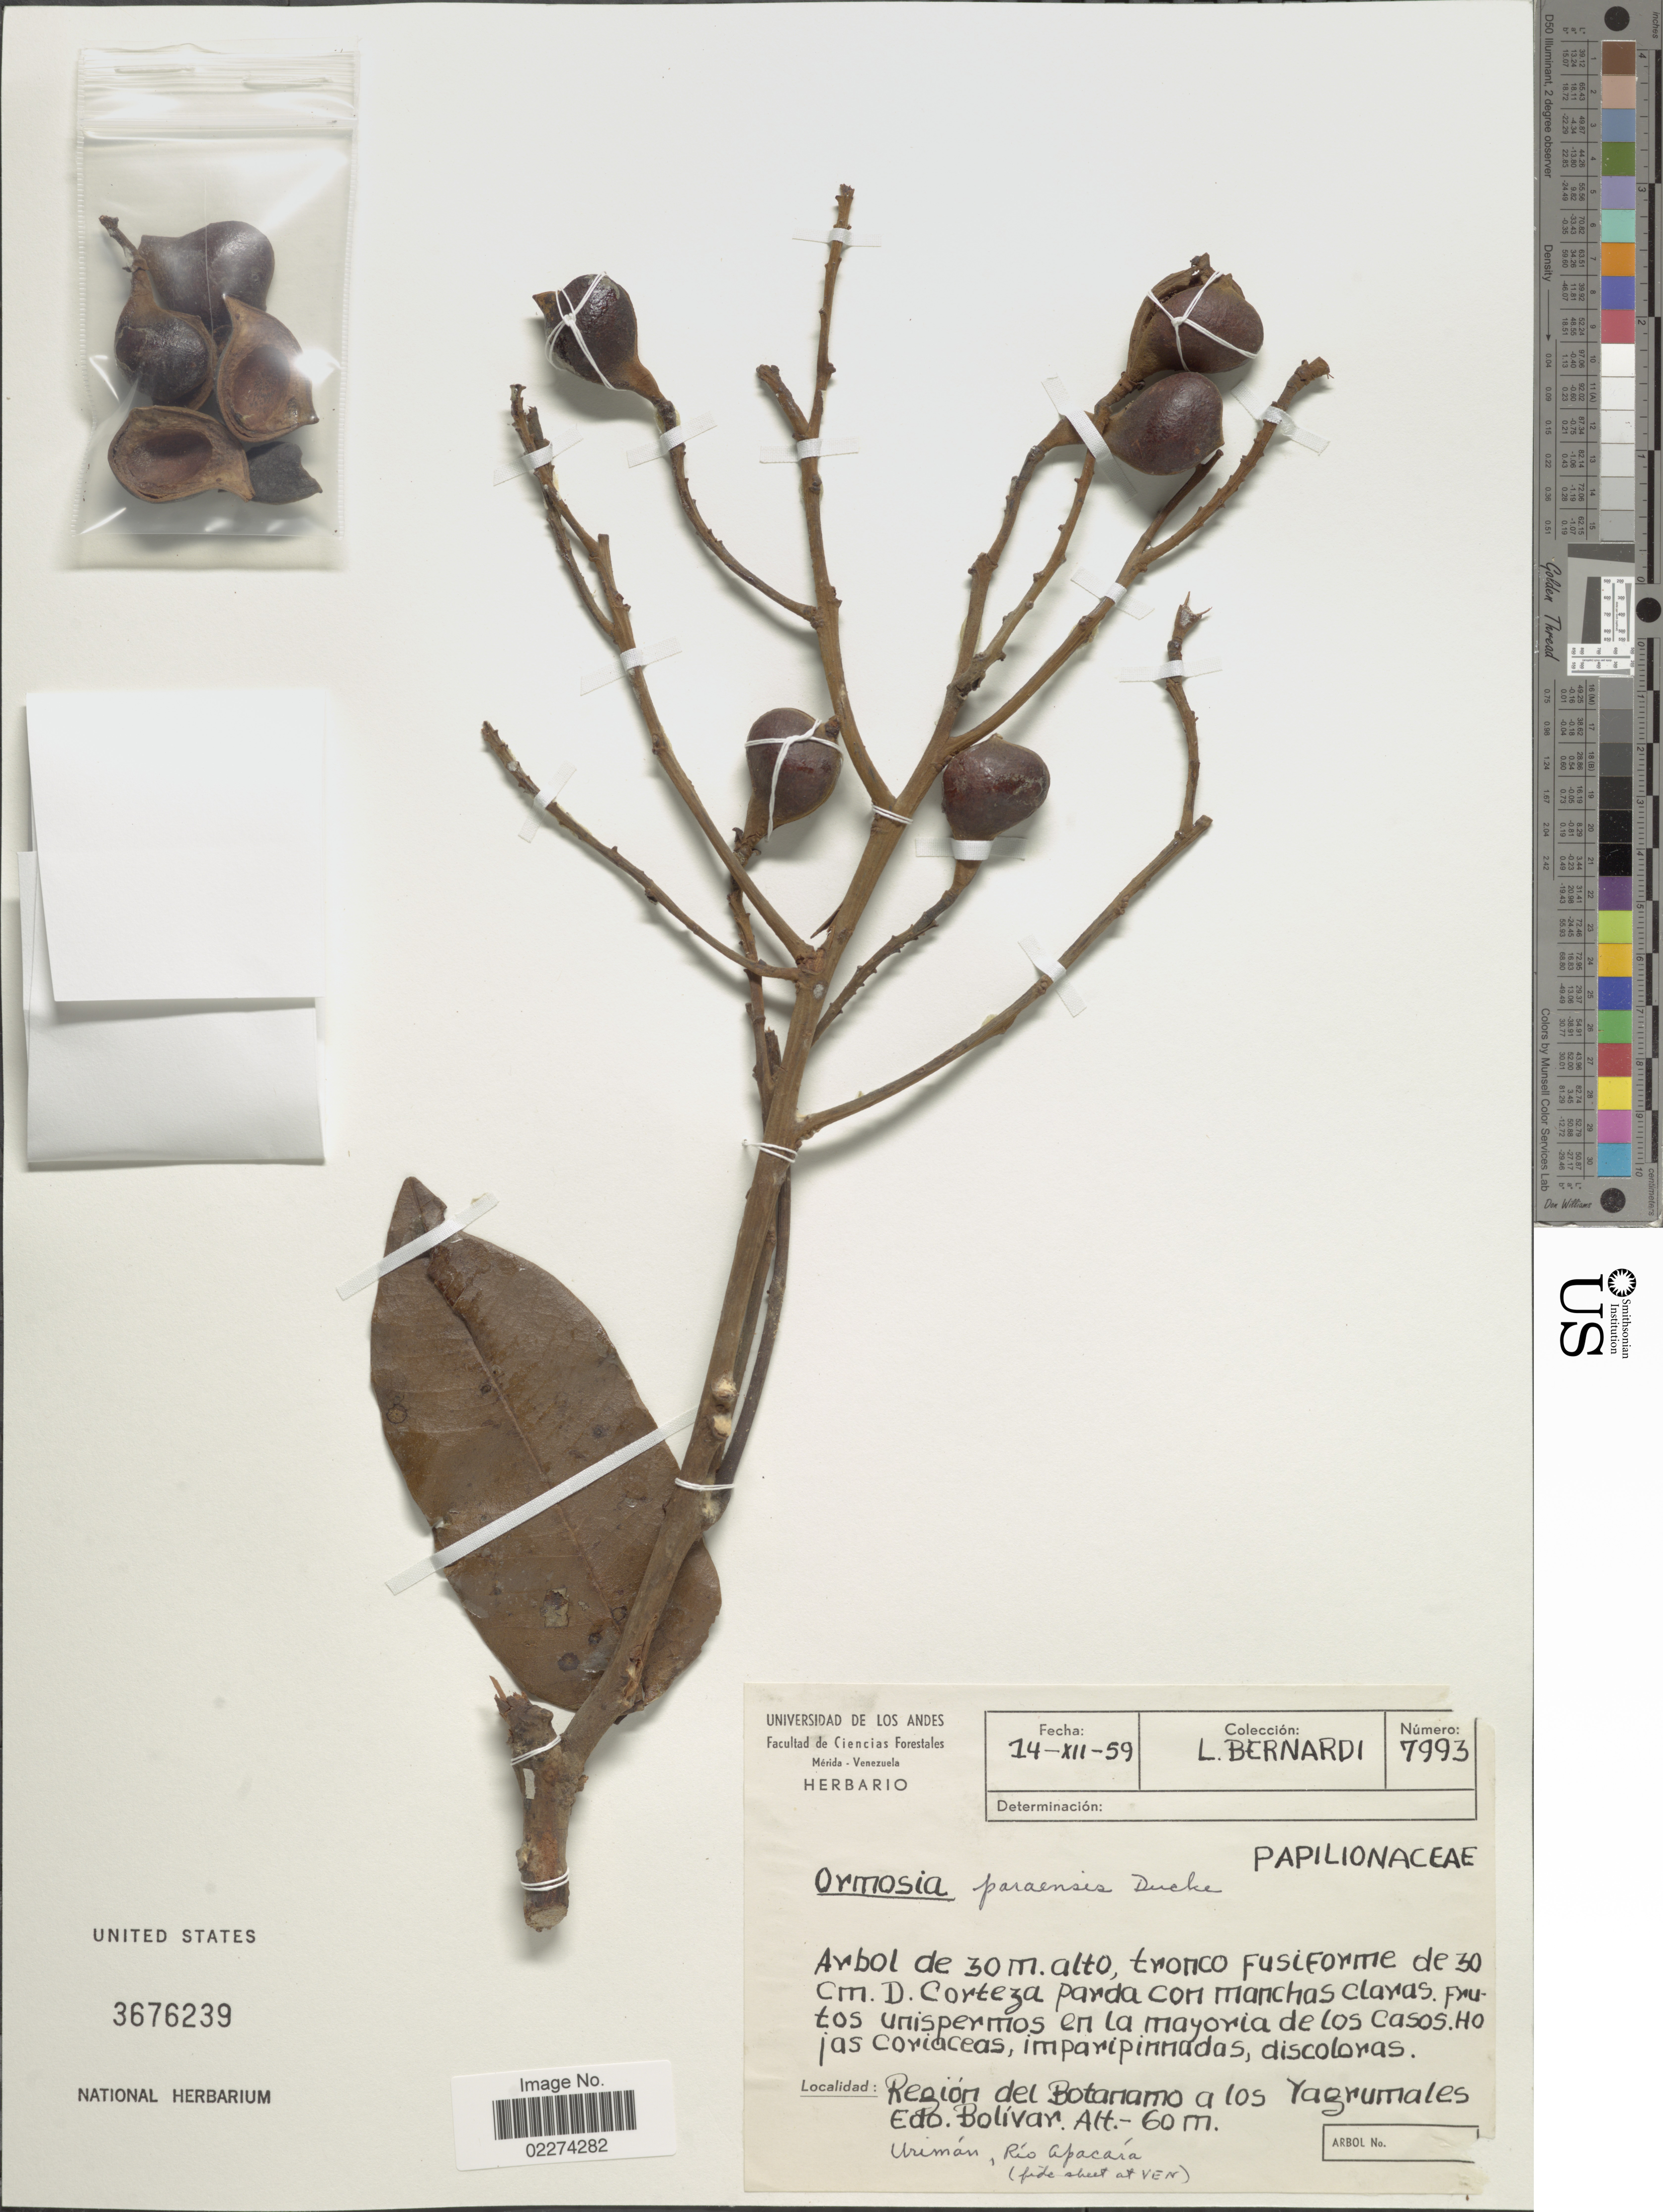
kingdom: Plantae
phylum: Tracheophyta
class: Magnoliopsida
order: Fabales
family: Fabaceae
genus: Ormosia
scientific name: Ormosia paraensis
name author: Ducke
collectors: L. Bernardi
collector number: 7993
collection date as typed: Transcribed d/m/y: 14/12/59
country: Venezuela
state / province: Bolivar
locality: Region del Botanamo a los Yagrumales, Edo. Bolivar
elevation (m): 60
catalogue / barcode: US 3676239